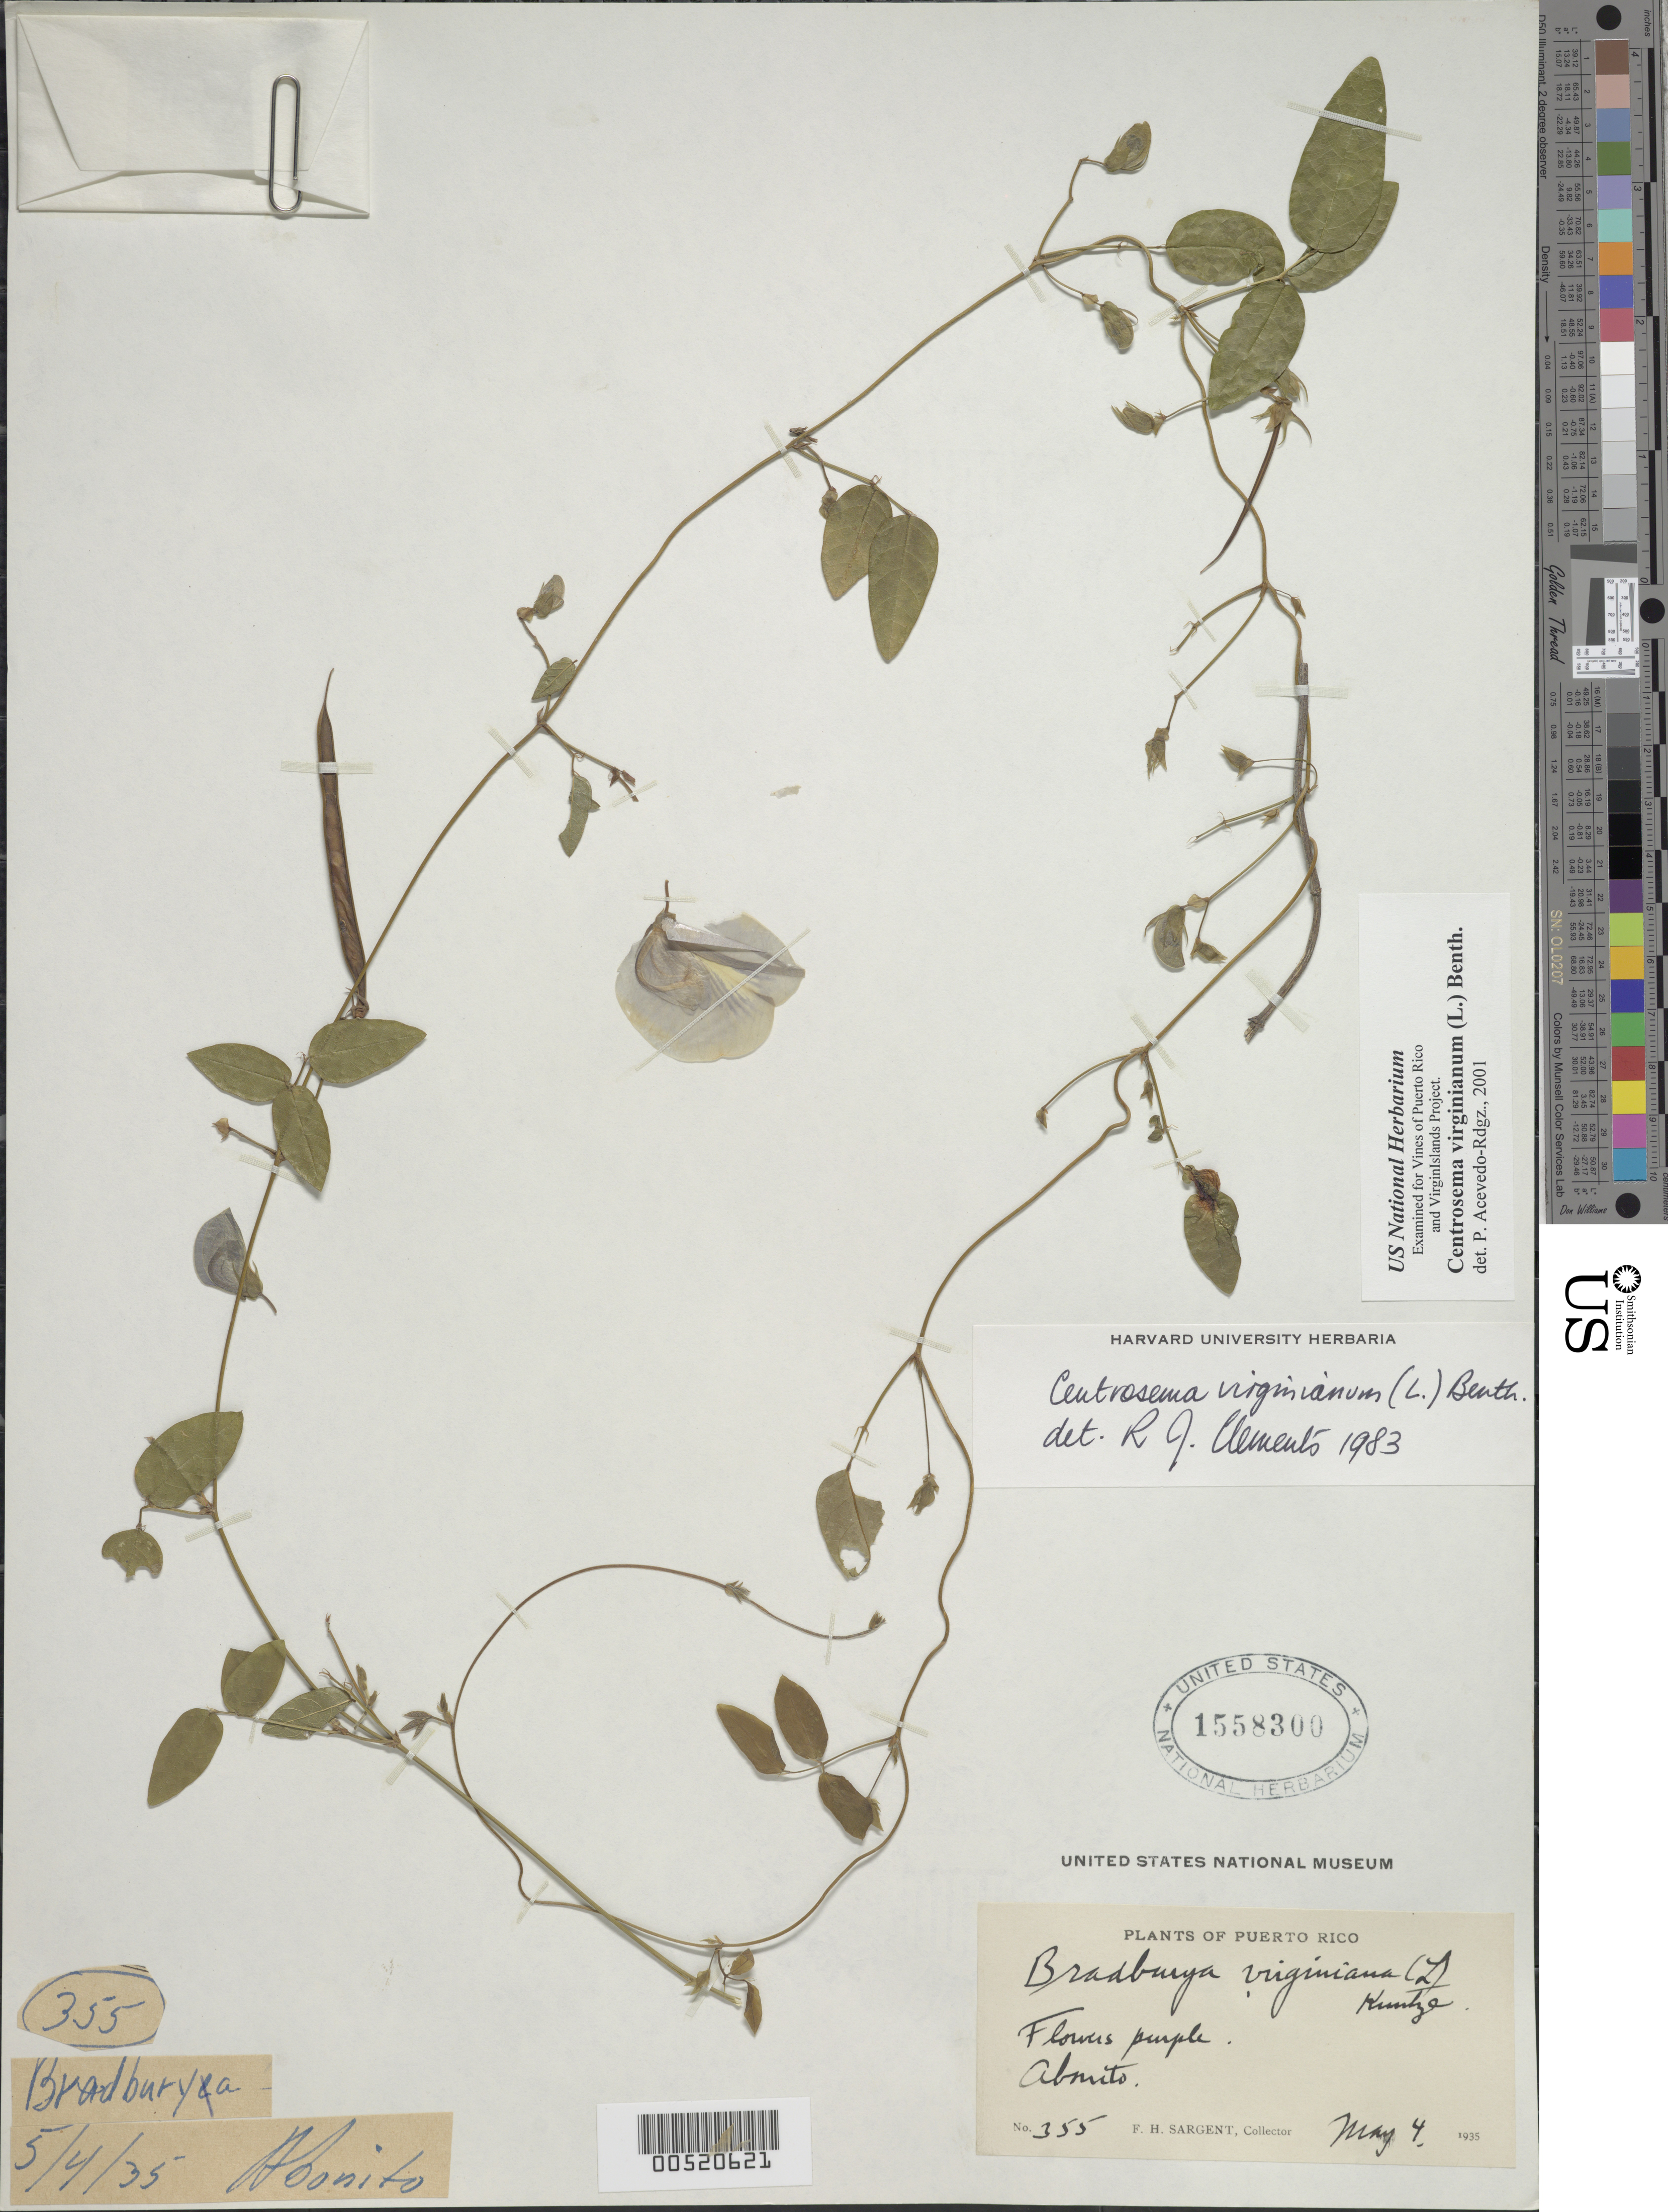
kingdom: Plantae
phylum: Tracheophyta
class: Magnoliopsida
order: Fabales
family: Fabaceae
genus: Centrosema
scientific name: Centrosema virginianum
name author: (L.) Benth.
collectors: F. H. Sargent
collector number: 355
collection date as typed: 04 May 1935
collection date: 1935-05-04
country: Puerto Rico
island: Greater Antilles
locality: Aibonito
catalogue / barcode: US 1558300